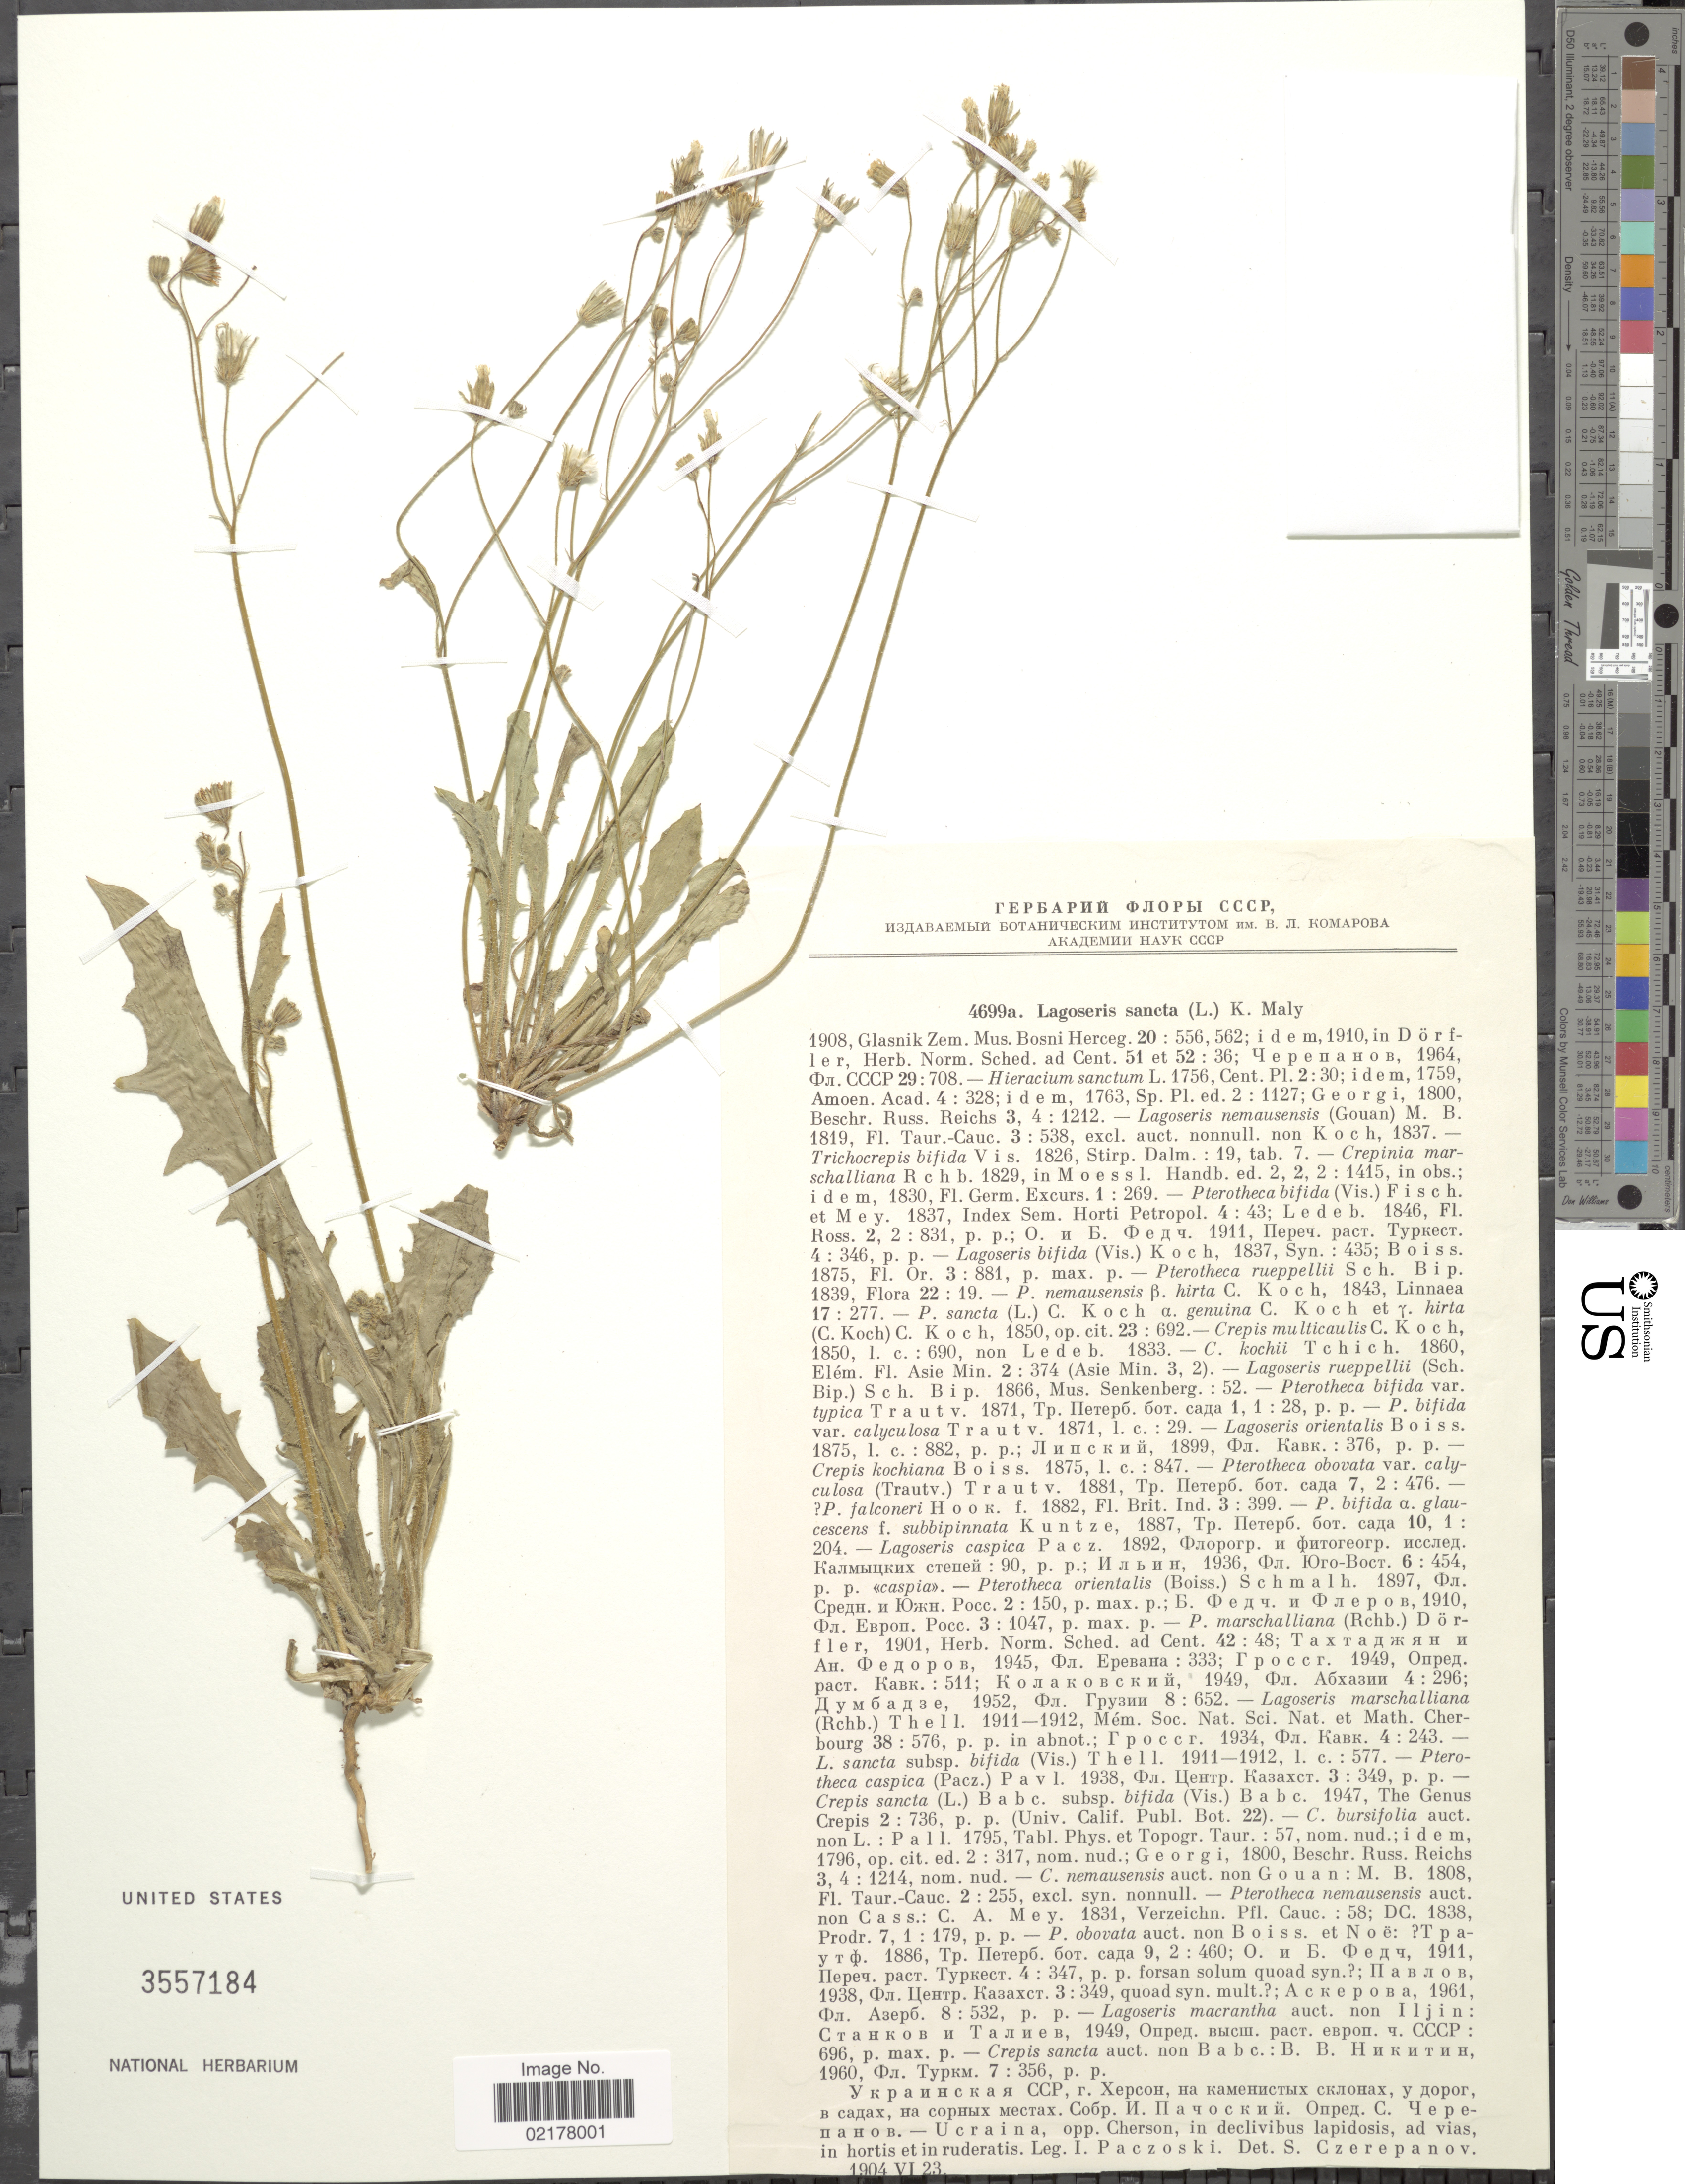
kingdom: Plantae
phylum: Tracheophyta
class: Magnoliopsida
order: Asterales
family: Asteraceae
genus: Crepis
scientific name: Crepis sancta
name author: (L.) Bornm.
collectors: J. Paczoski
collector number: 4699a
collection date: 1904-06-23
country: Ukraine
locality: Opp. Cherson.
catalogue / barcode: US 3557184